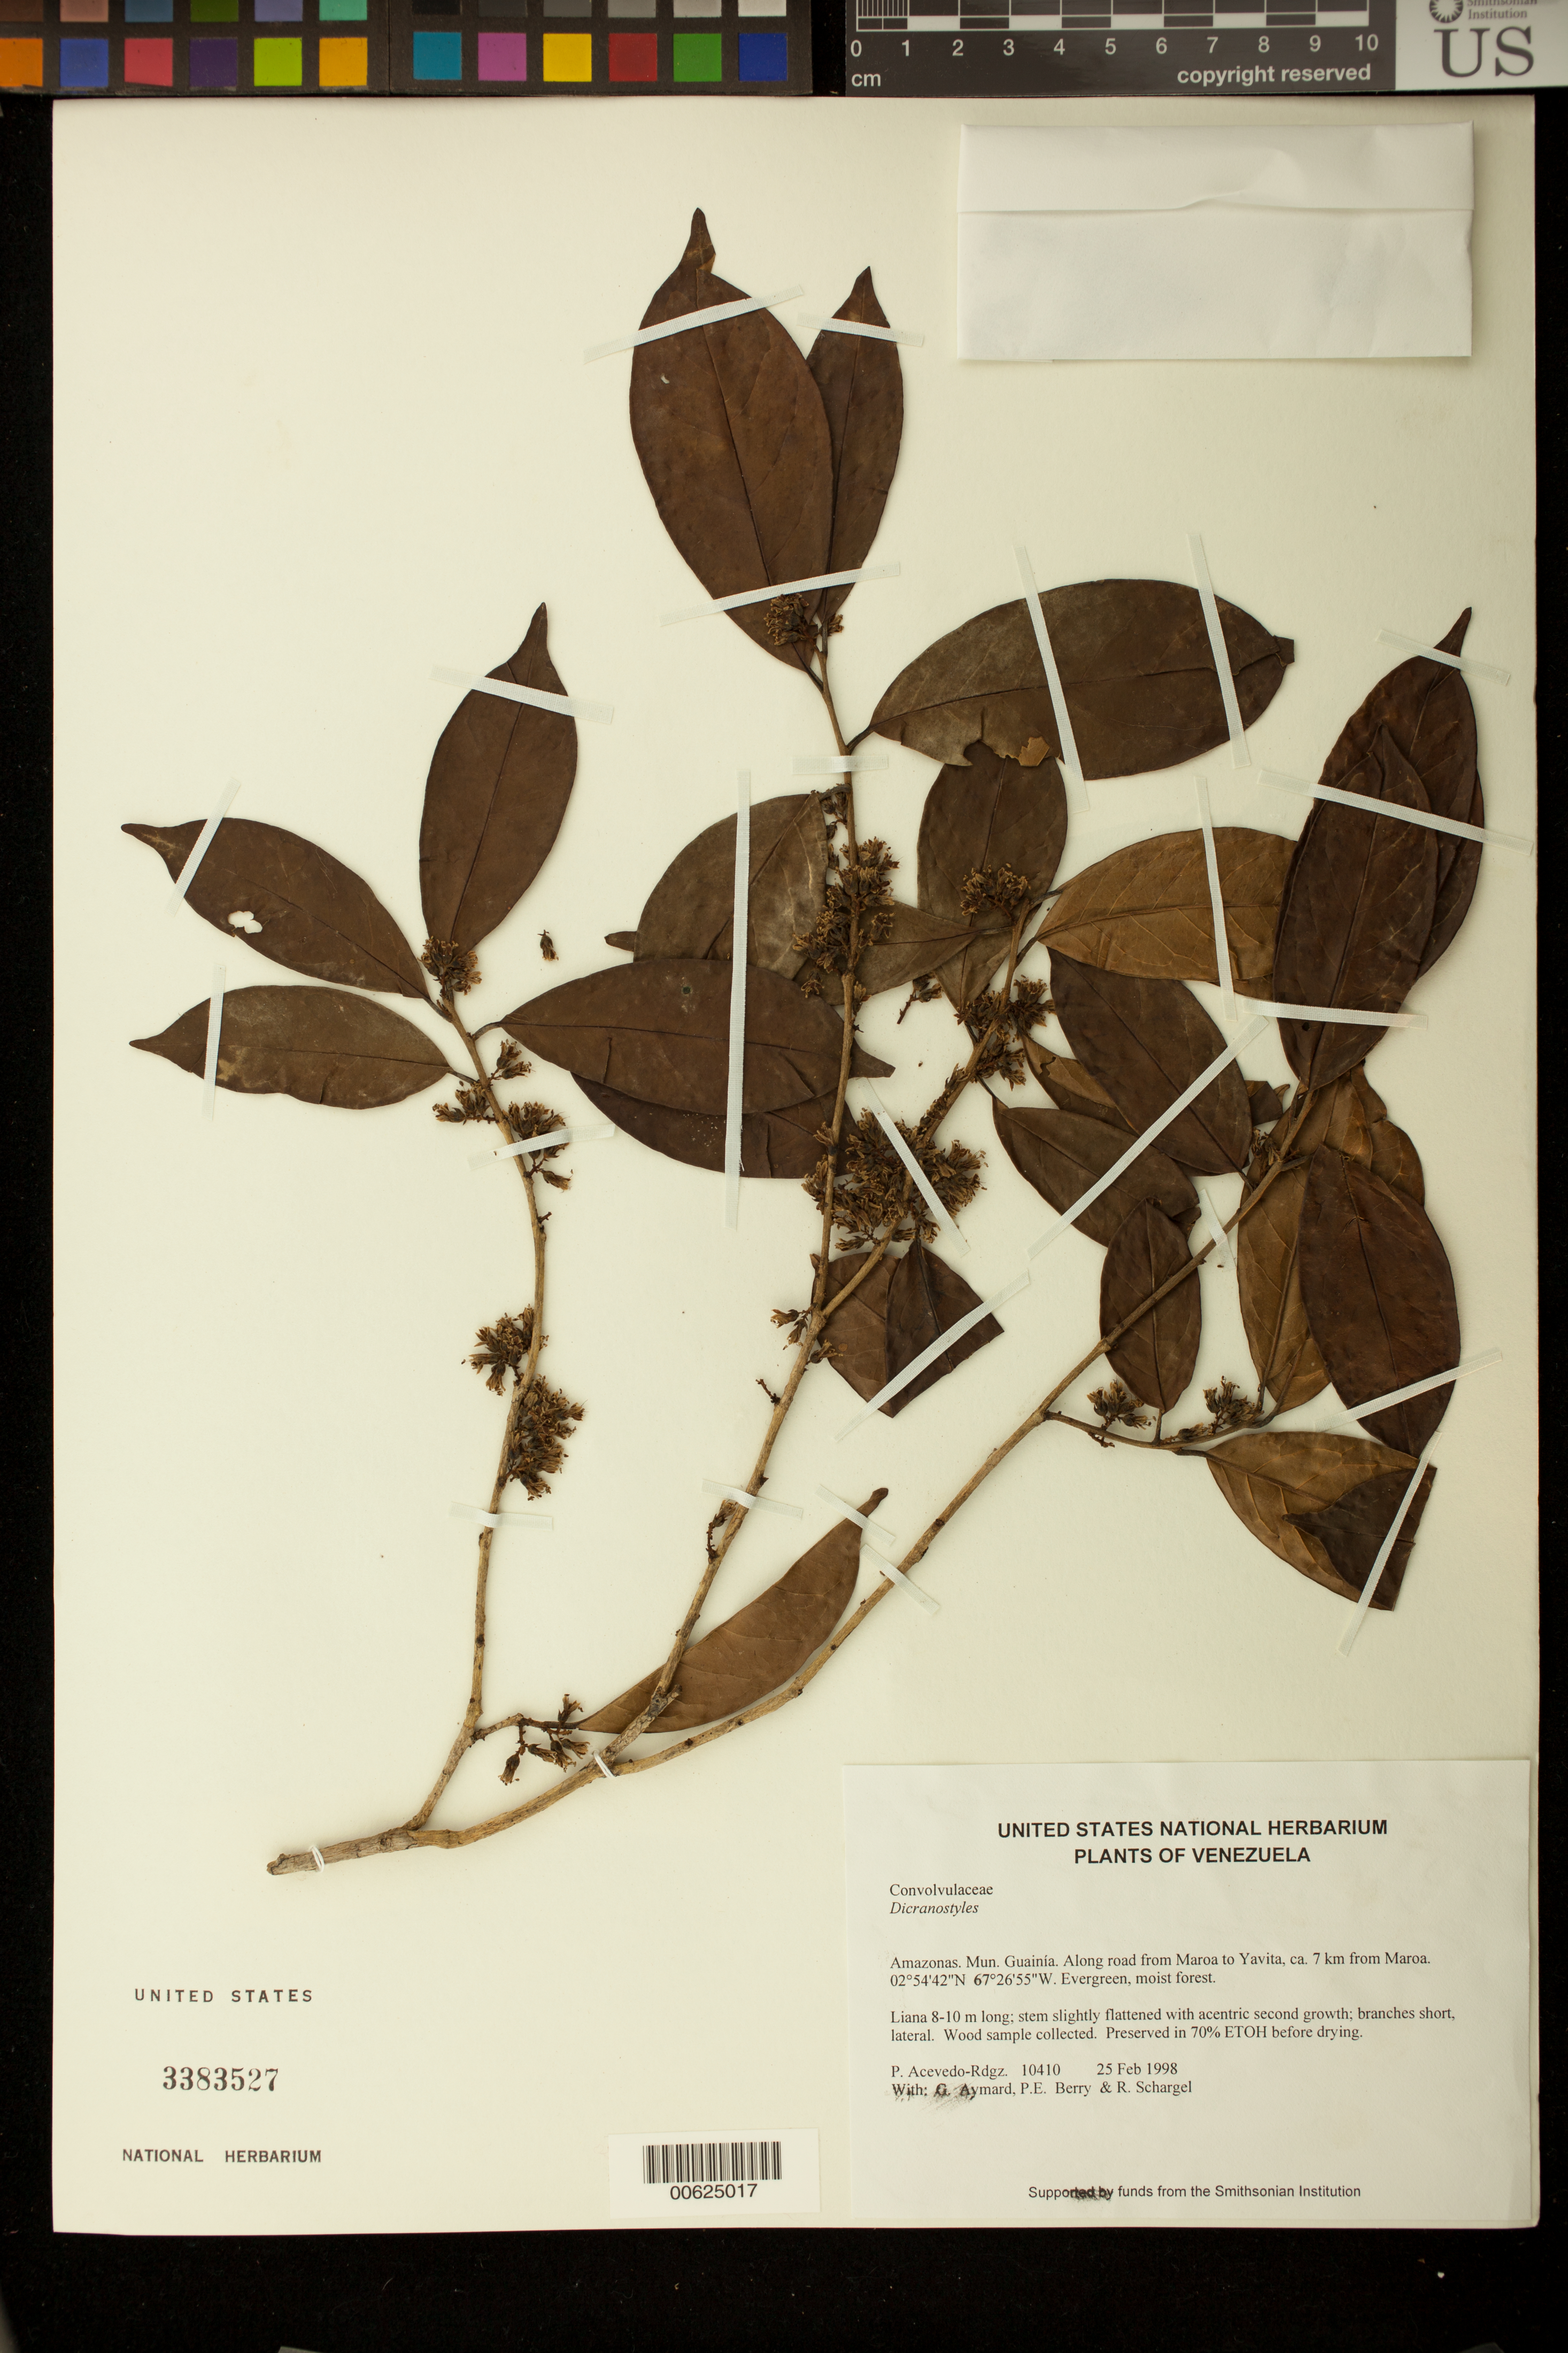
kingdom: Plantae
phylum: Tracheophyta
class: Magnoliopsida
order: Solanales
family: Convolvulaceae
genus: Dicranostyles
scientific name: Dicranostyles scandens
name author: Benth.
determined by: Strong, M. T., (US), Smithsonian Institution - National Museum of Natural History (UNITED STATES)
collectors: P. Acevedo-Rodr., G. A. Aymard, P. E. Berry & R. Schargel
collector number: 10410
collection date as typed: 25 Feb 1998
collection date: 1998-02-25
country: Venezuela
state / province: Amazonas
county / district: Maroa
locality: Along road from Maroa to Yavita, ca. 7 km from Maroa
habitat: Evergreen, moist forest.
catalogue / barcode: US 3383527